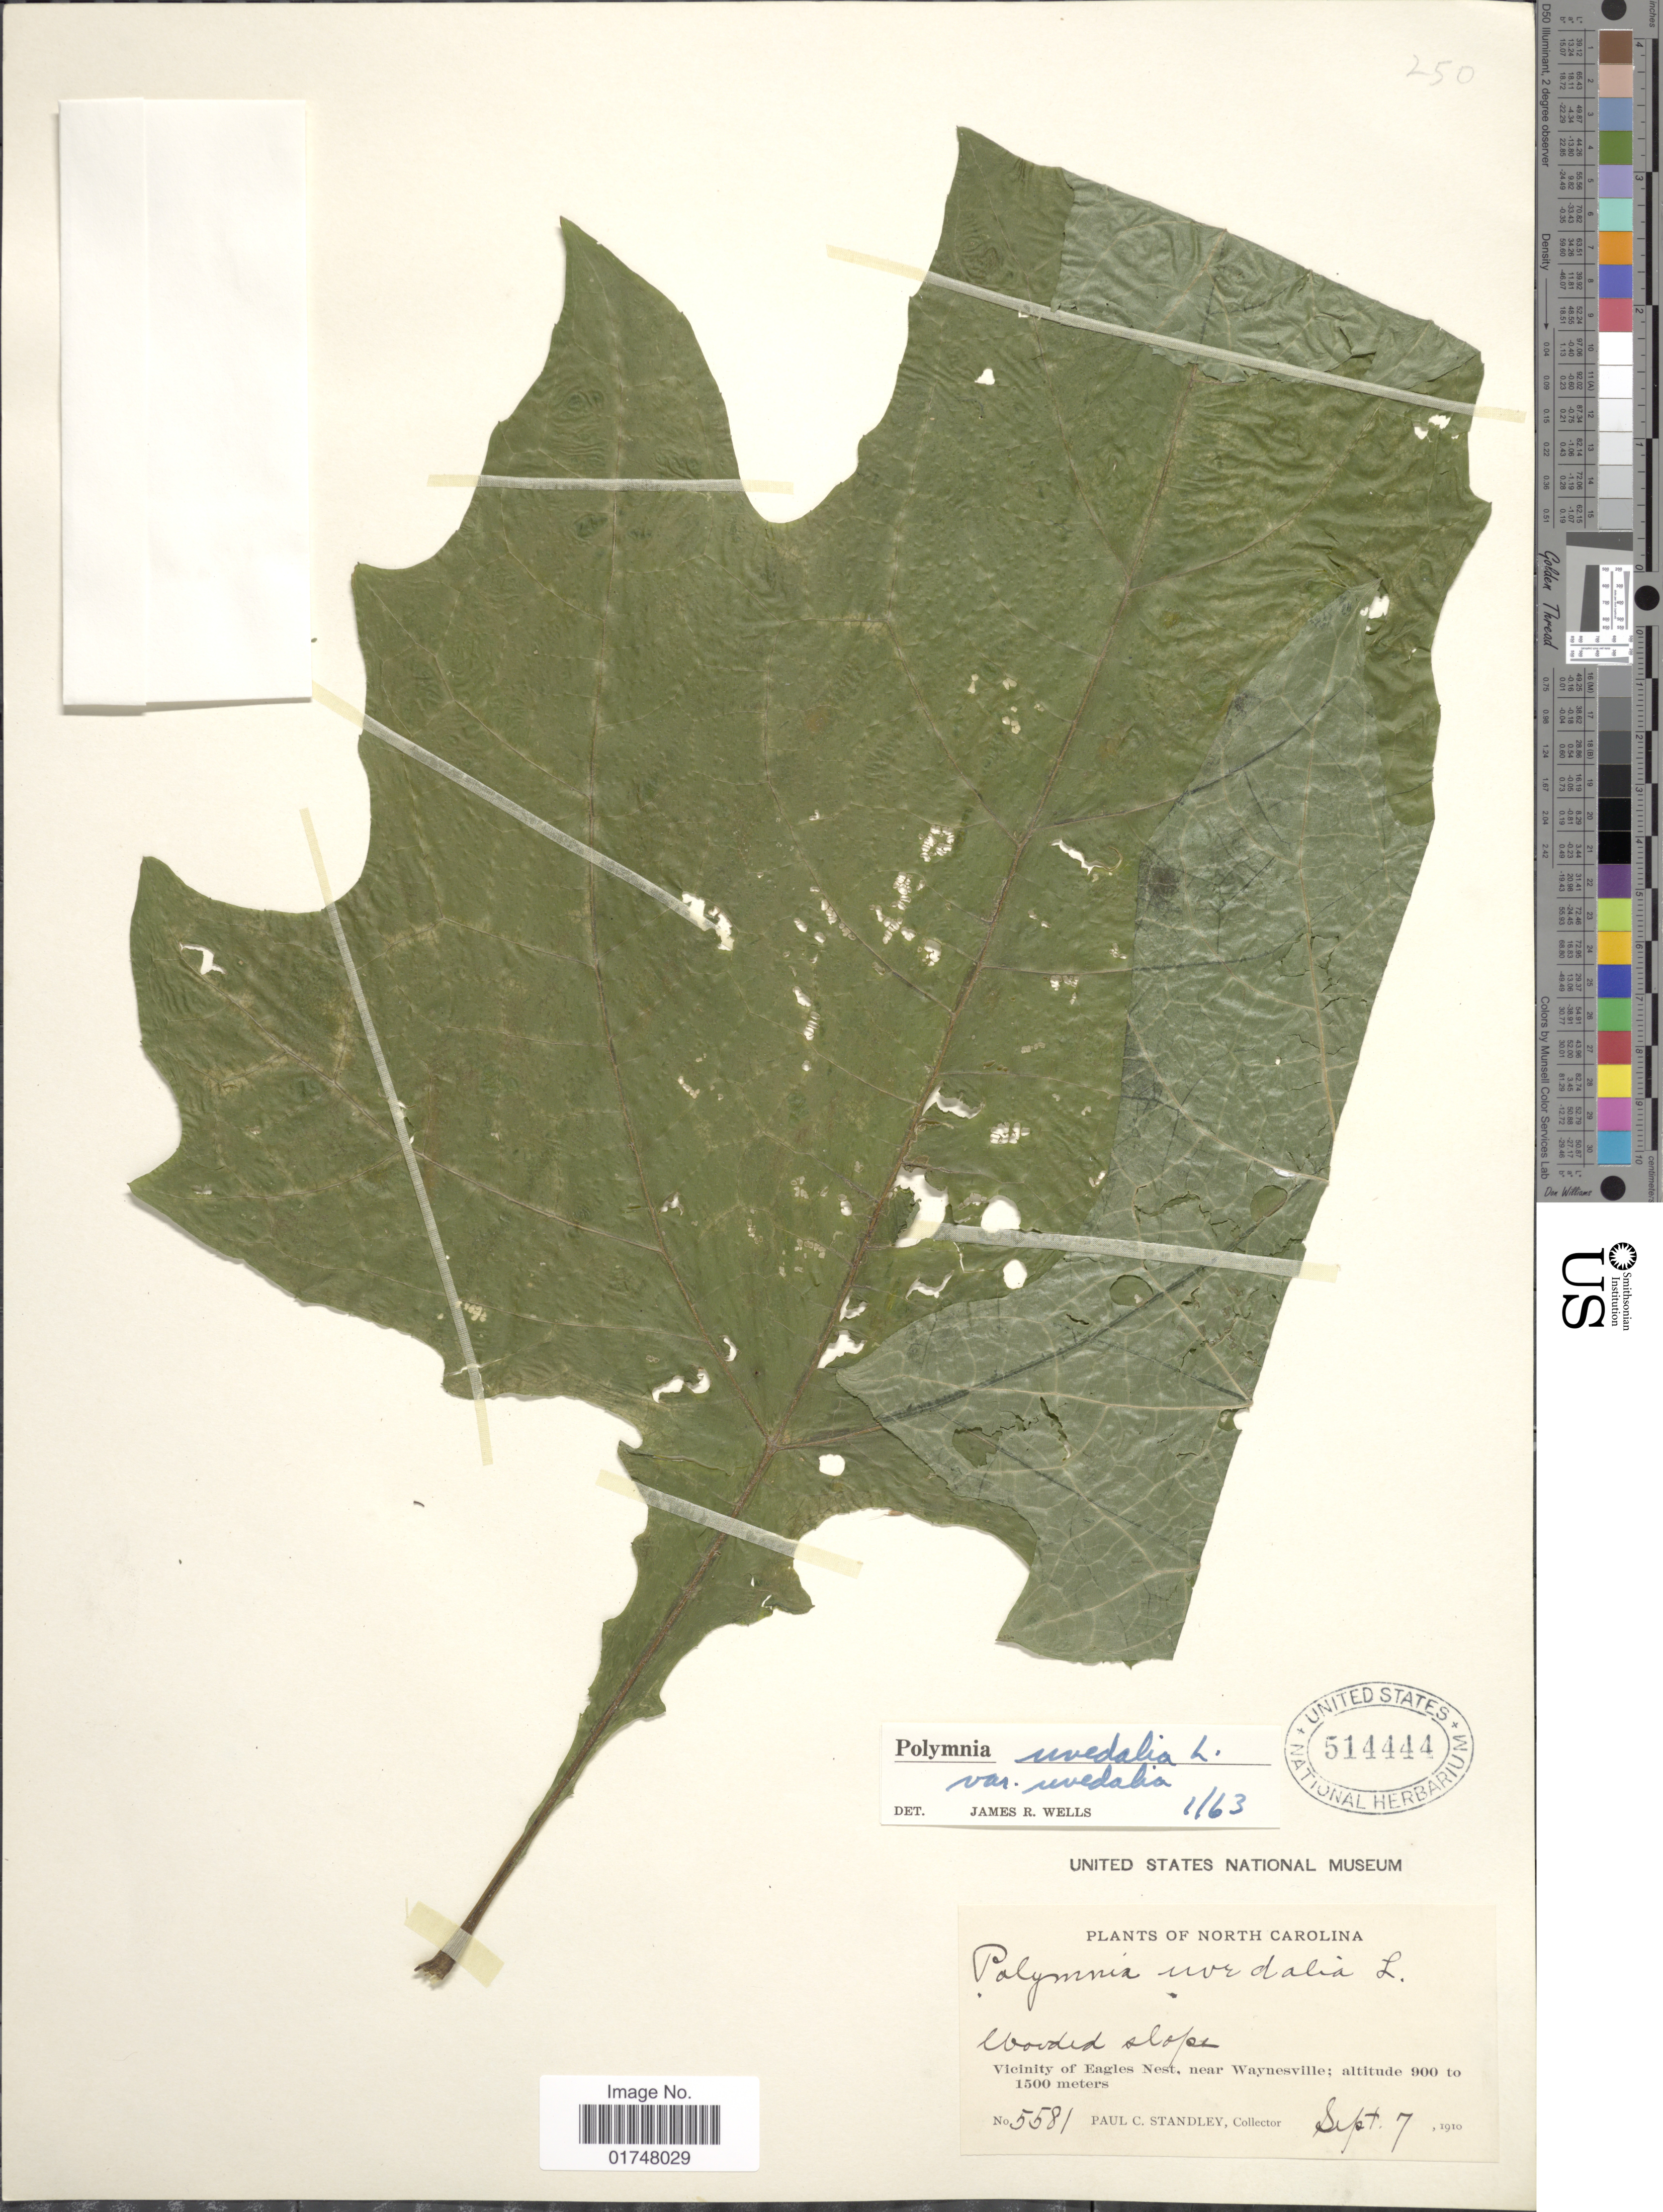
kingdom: Plantae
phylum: Tracheophyta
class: Magnoliopsida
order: Asterales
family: Asteraceae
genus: Smallanthus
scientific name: Smallanthus uvedalia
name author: (L.) Mack. ex Mack.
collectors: P. C. Standley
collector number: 5581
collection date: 1910-09-07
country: United States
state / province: North Carolina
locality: Vicinity of Eagles Nest, near Waynesville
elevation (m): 900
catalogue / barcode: US 514444